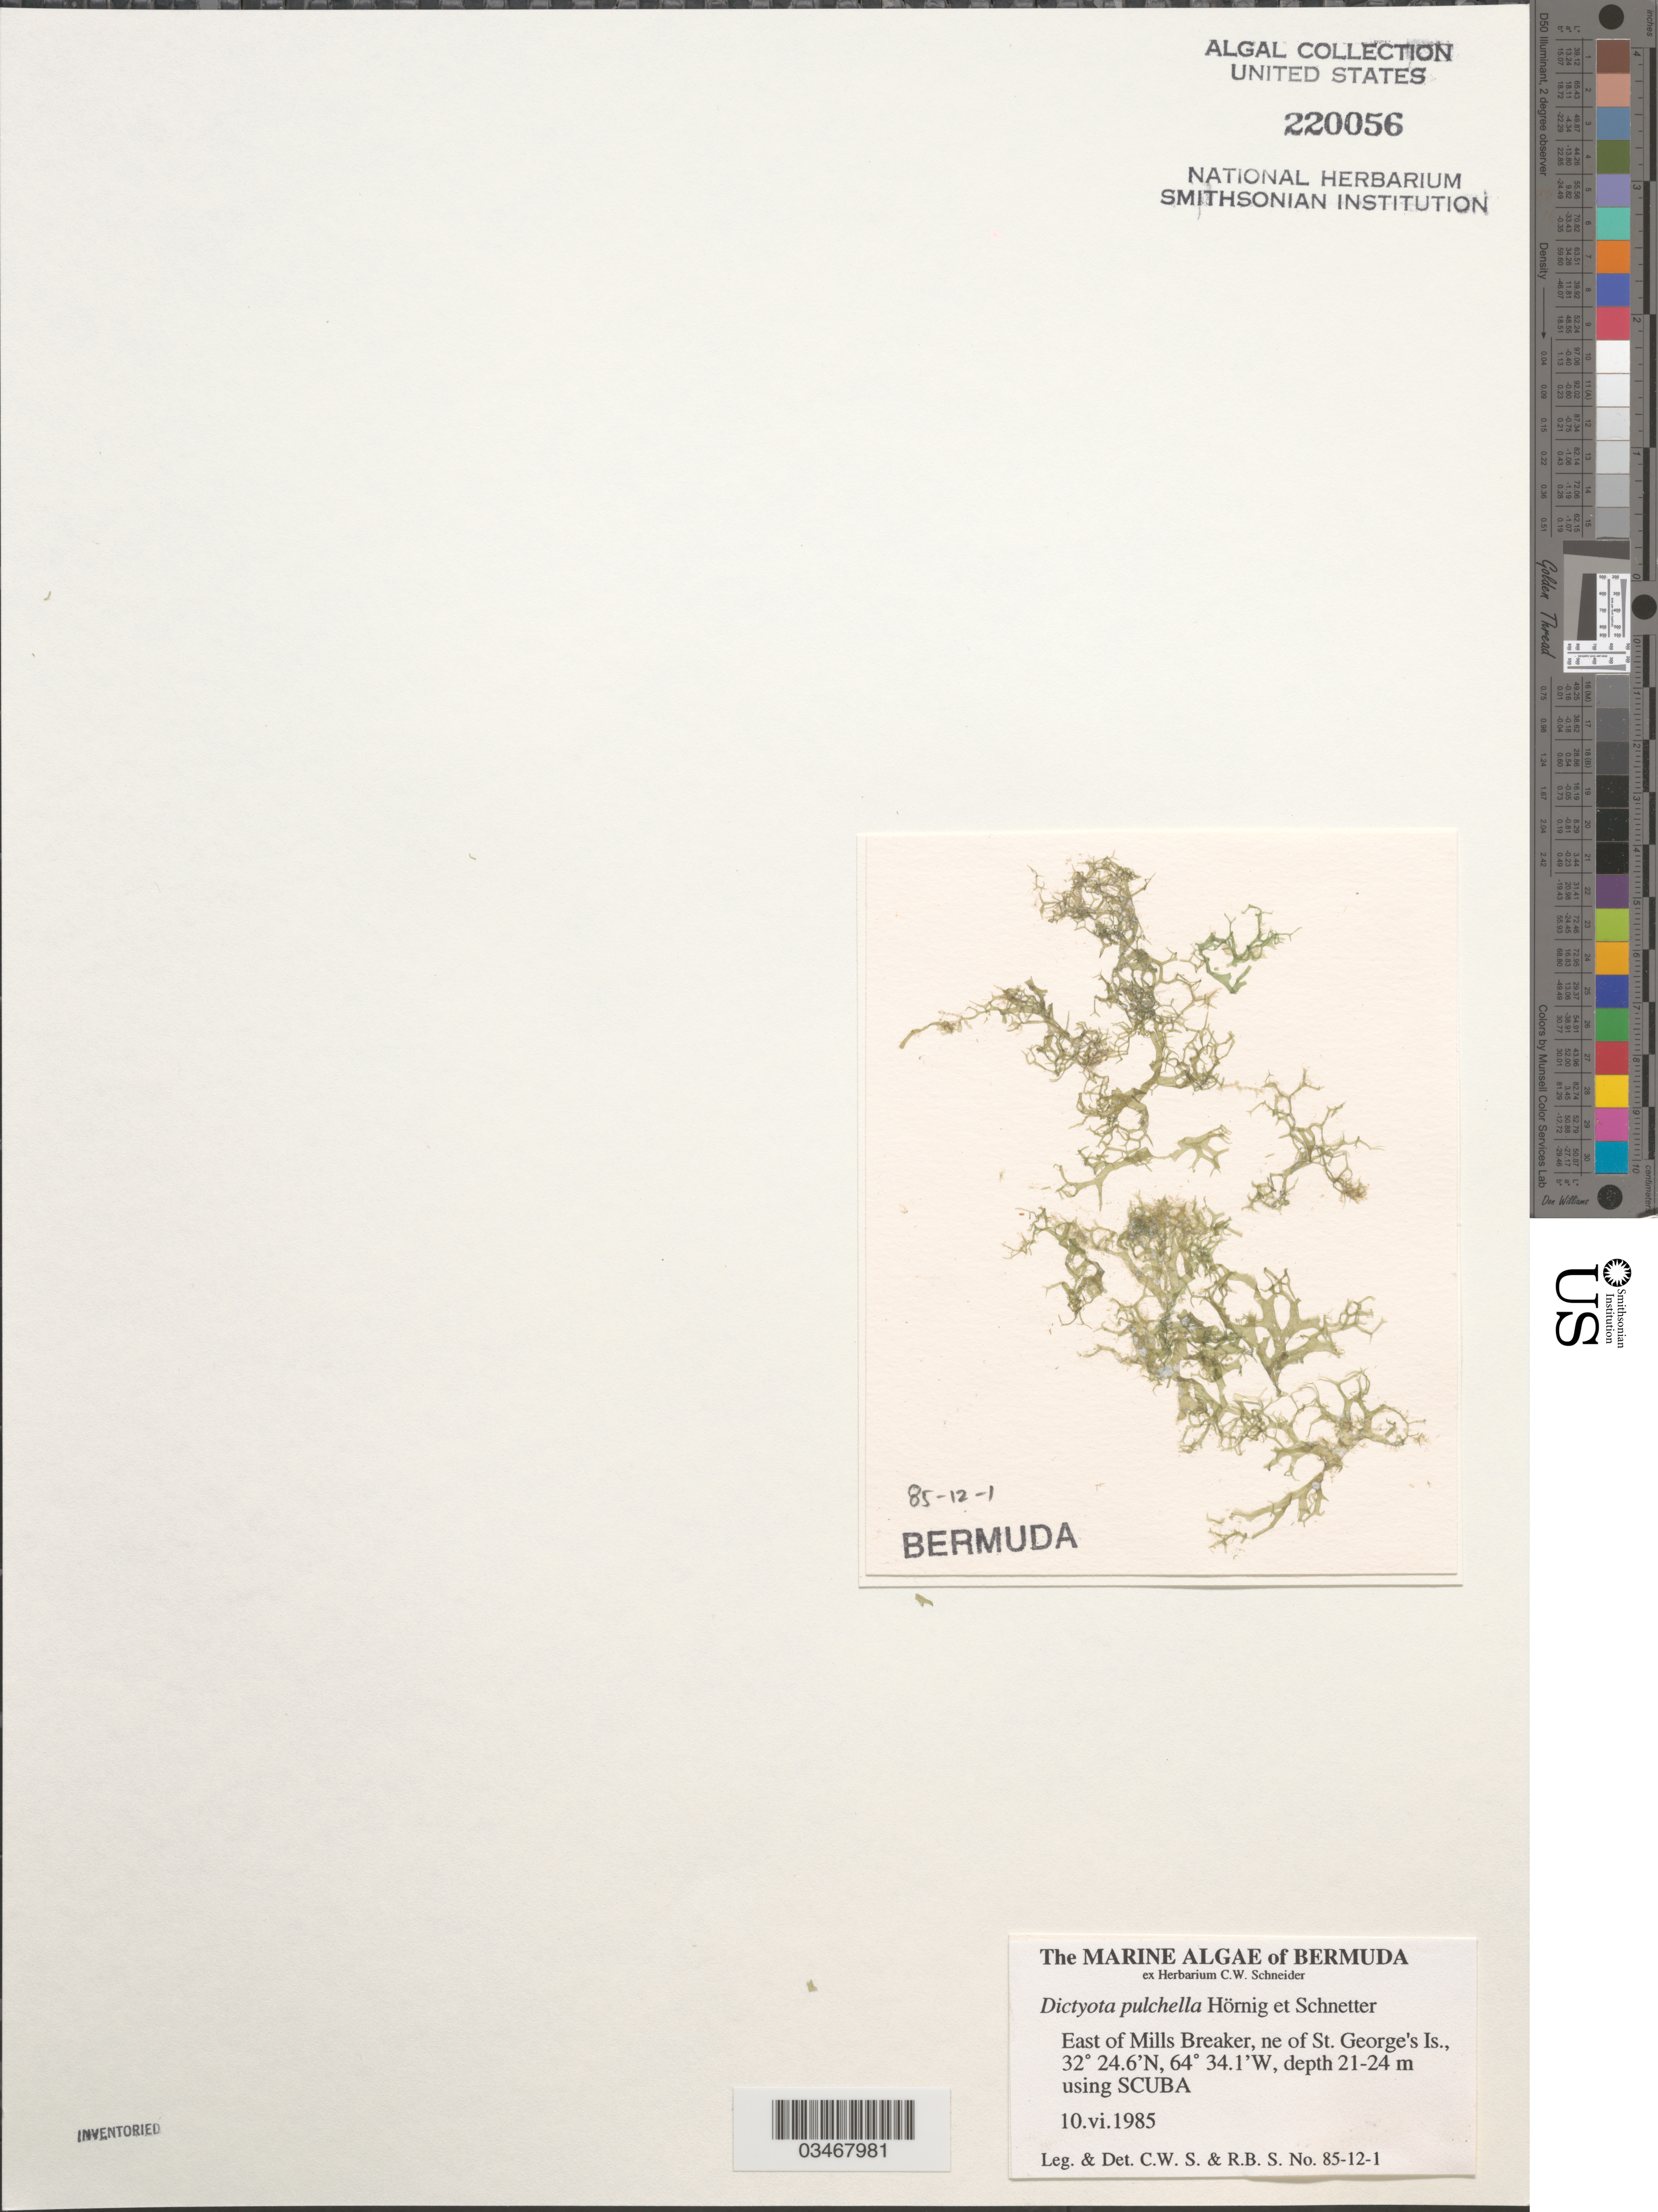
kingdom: Chromista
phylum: Ochrophyta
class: Phaeophyceae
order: Dictyotales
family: Dictyotaceae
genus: Dictyota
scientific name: Dictyota pulchella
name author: I.Hörnig & Schnetter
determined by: Schneider, C. W.; Searles, R. B.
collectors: R. Searles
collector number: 85-12-1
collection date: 1985-06-10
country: Bermuda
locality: East of Mills Breaker, ne of St George's Is. Using scuba.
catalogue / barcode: US 220056